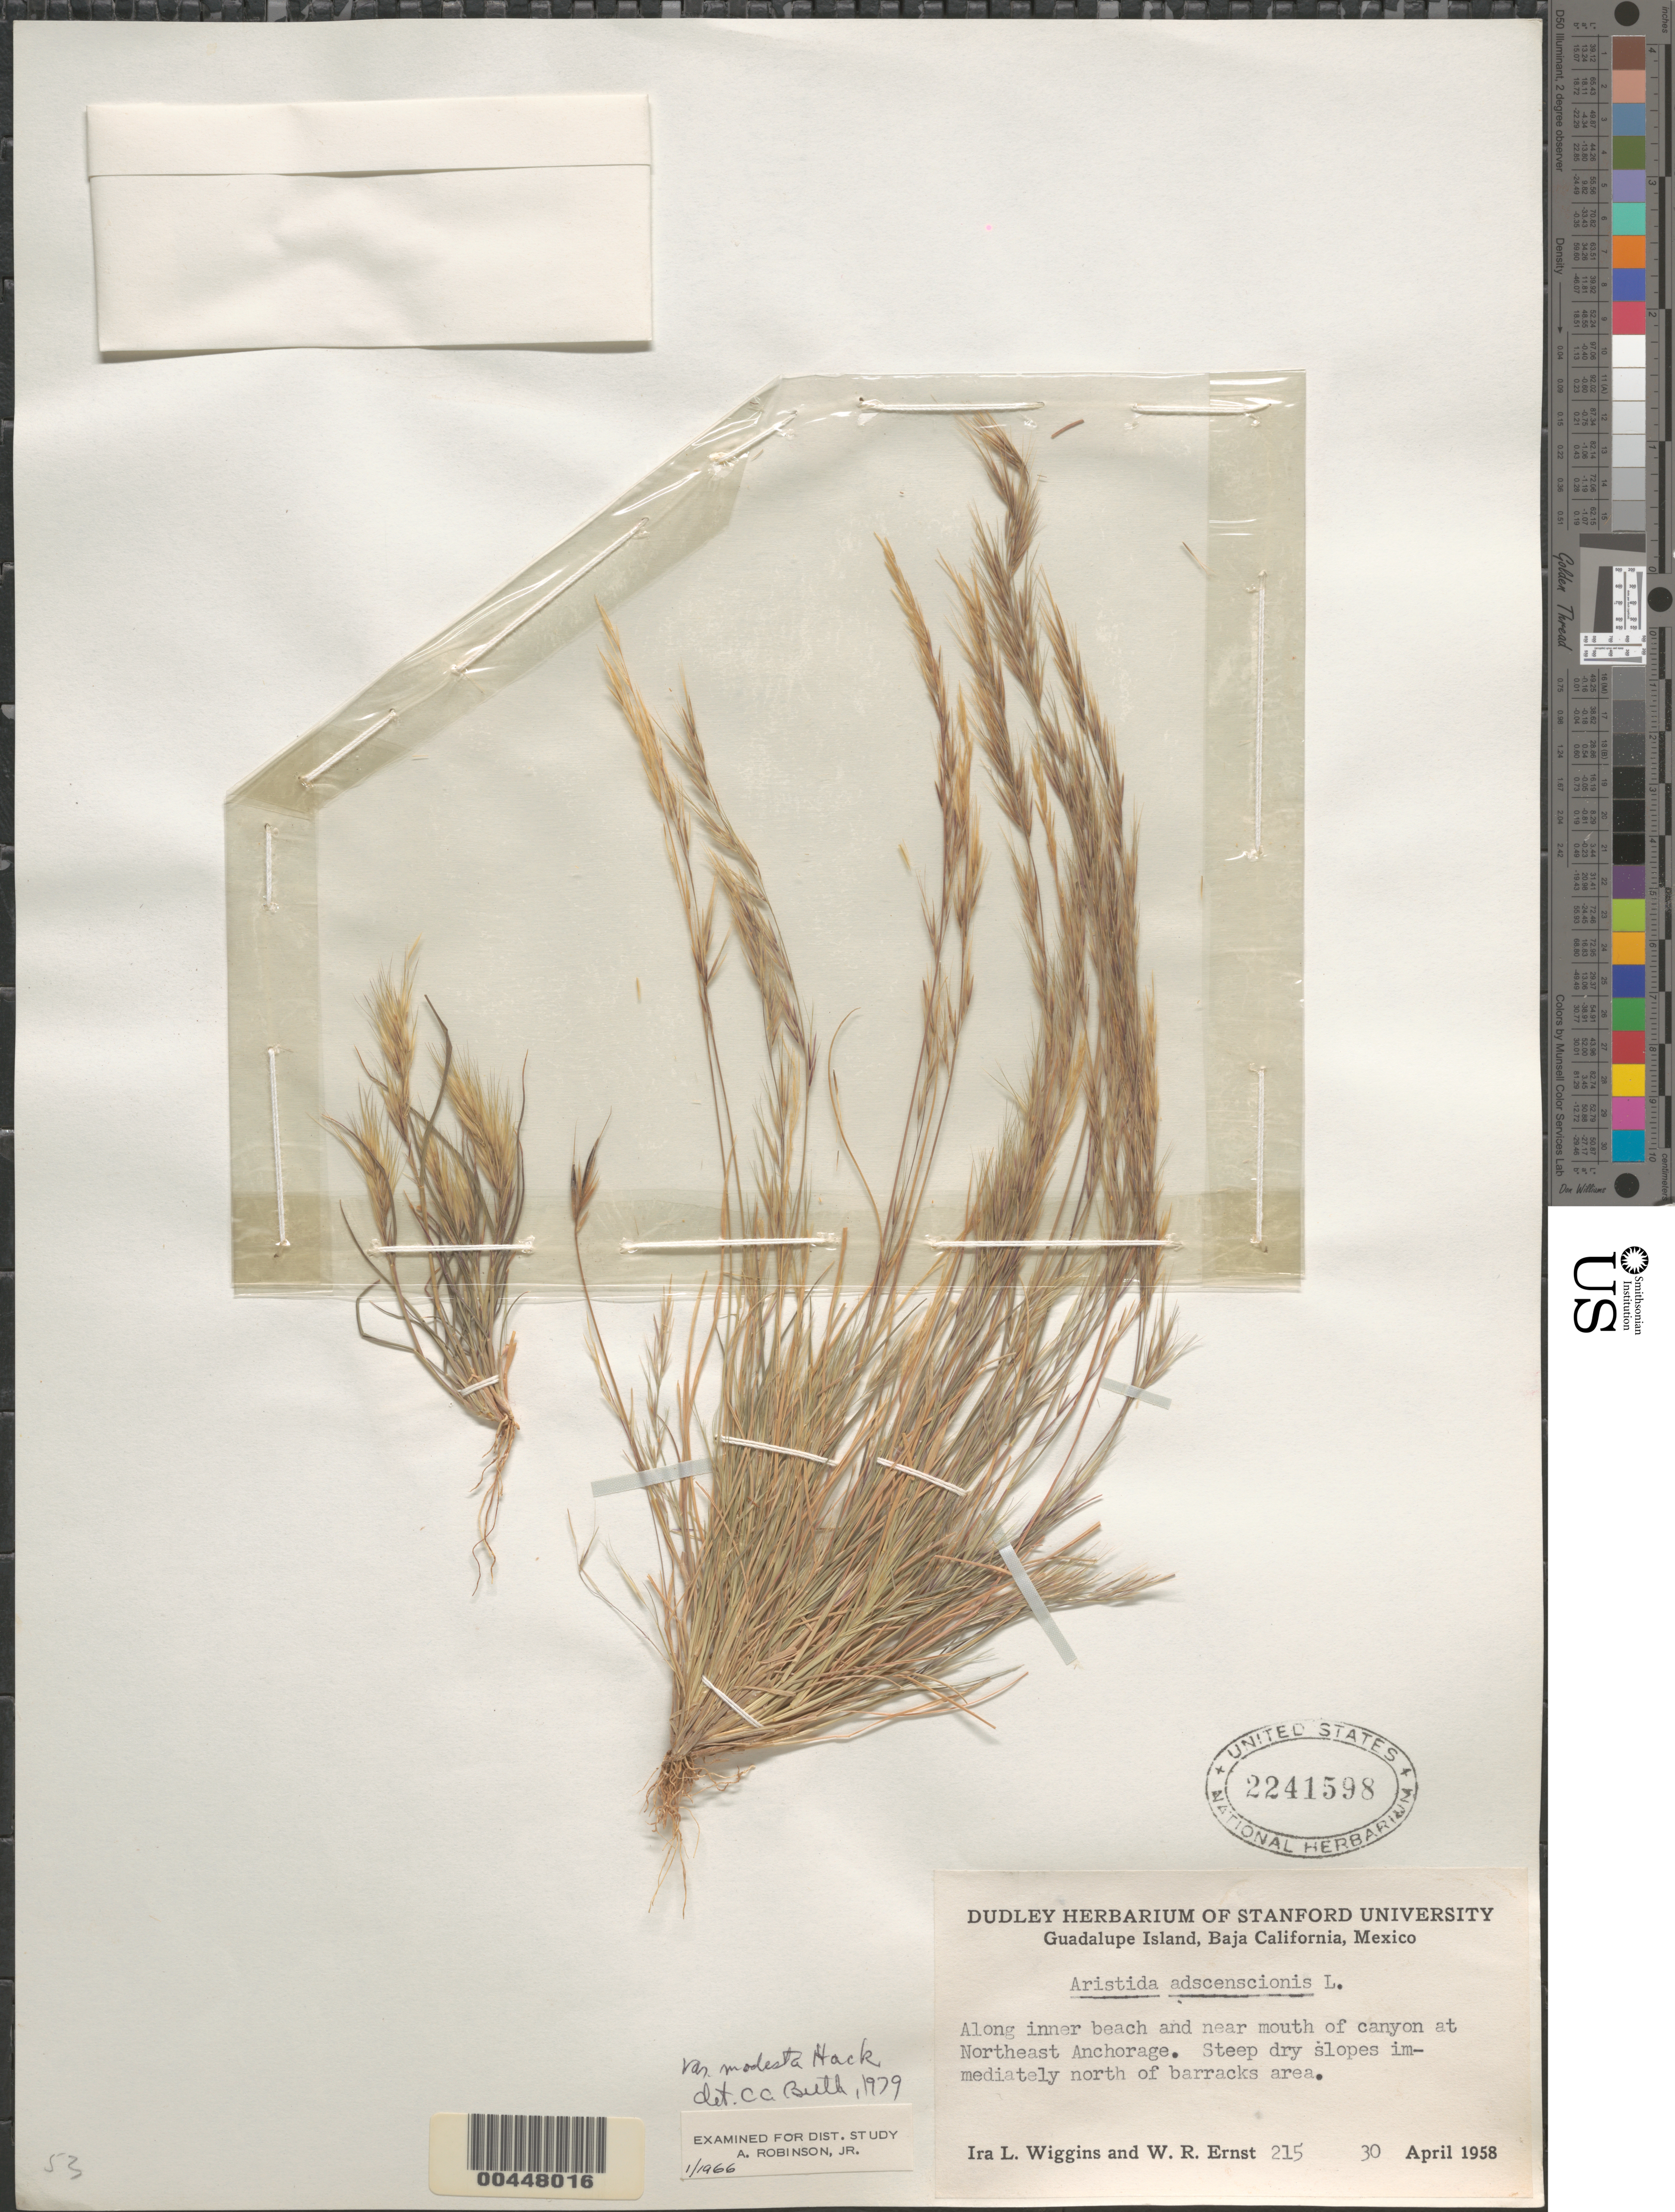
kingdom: Plantae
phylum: Tracheophyta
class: Liliopsida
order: Poales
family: Poaceae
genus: Aristida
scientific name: Aristida adscensionis var. modesta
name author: Hack. in Stuck.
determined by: Beetle, Alan A.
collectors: I. L. Wiggins & W. R. Ernst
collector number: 215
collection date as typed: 30 Apr 1958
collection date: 1958-04-30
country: Mexico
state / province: Baja California Sur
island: Guadalupe Island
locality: Along inner beach near mouth of canyon NE Anchorage, N of barracks area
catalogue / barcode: US 2241598